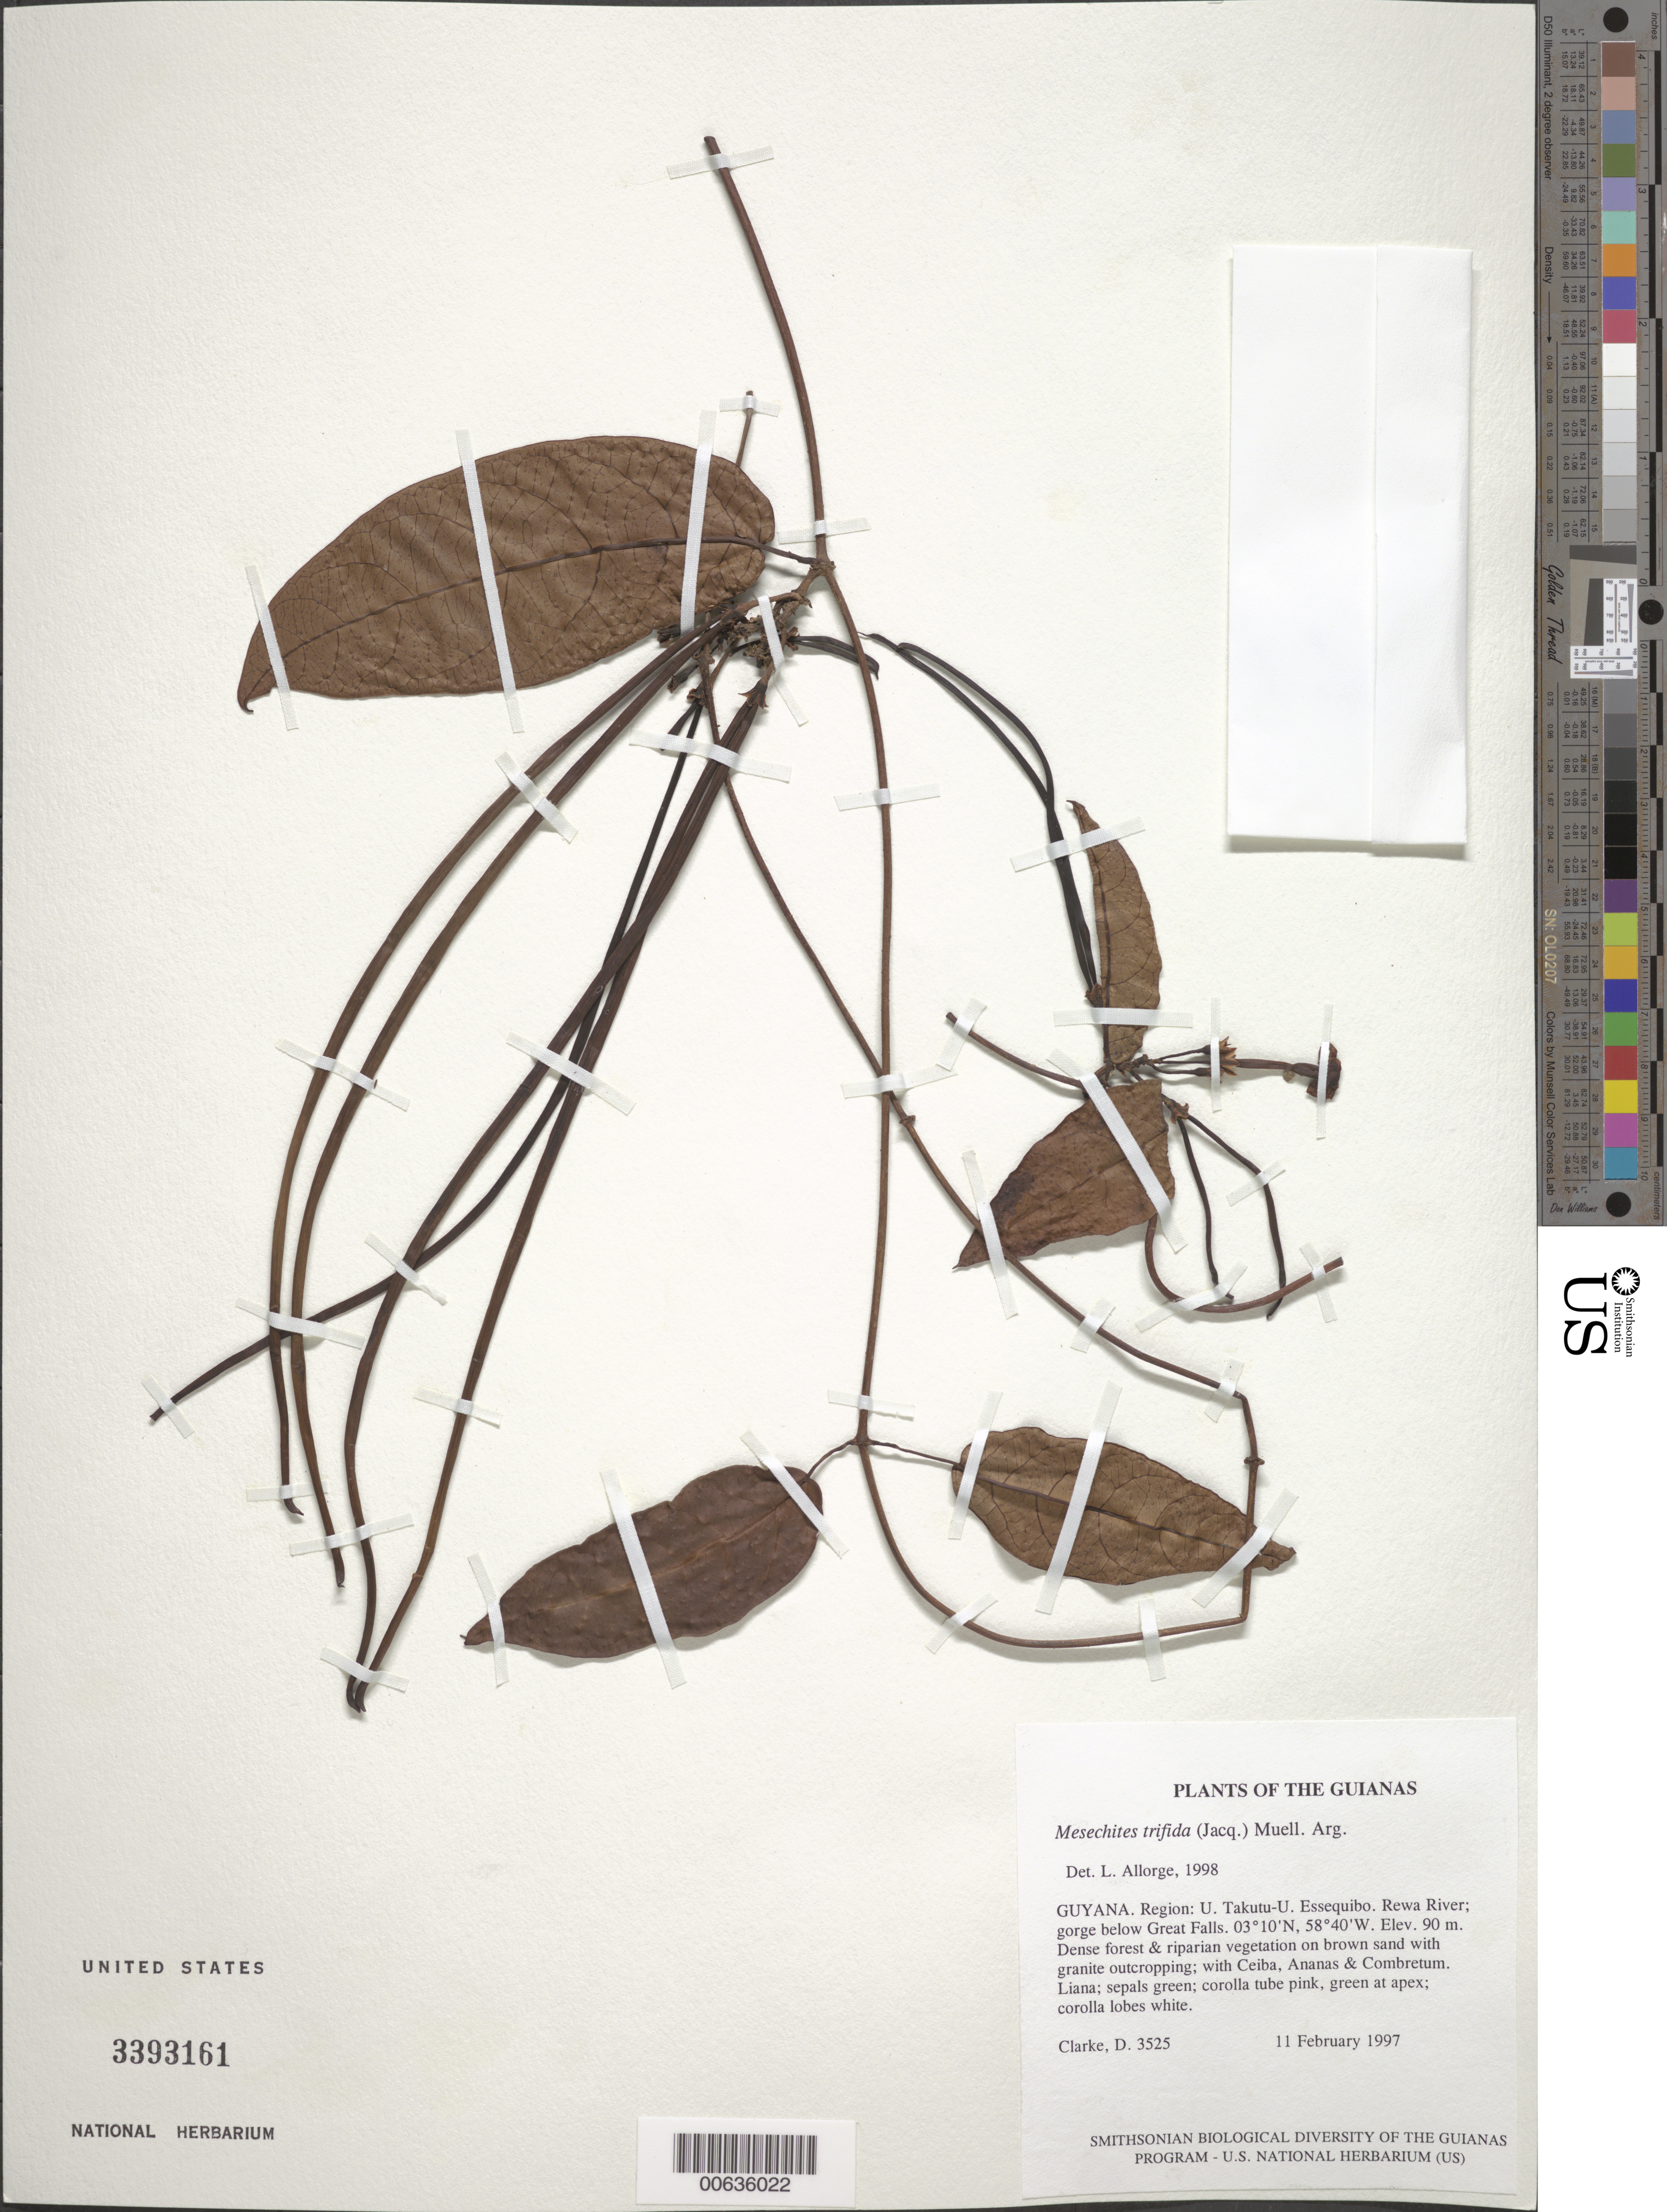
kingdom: Plantae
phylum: Tracheophyta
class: Magnoliopsida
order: Gentianales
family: Apocynaceae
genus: Mesechites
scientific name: Mesechites trifidus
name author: (Jacq.) Müll. Arg.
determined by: Allorge, L.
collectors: H. D. Clarke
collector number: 3525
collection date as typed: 11 February 1997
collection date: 1997-02-11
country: Guyana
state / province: U. Takutu-U. Essequibo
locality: Rewa River; gorge below Great Falls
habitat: Dense forest & riparian vegetation on brown sand with granite outcropping; with Ceiba, Ananas & Combretum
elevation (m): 90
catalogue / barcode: US 3393161